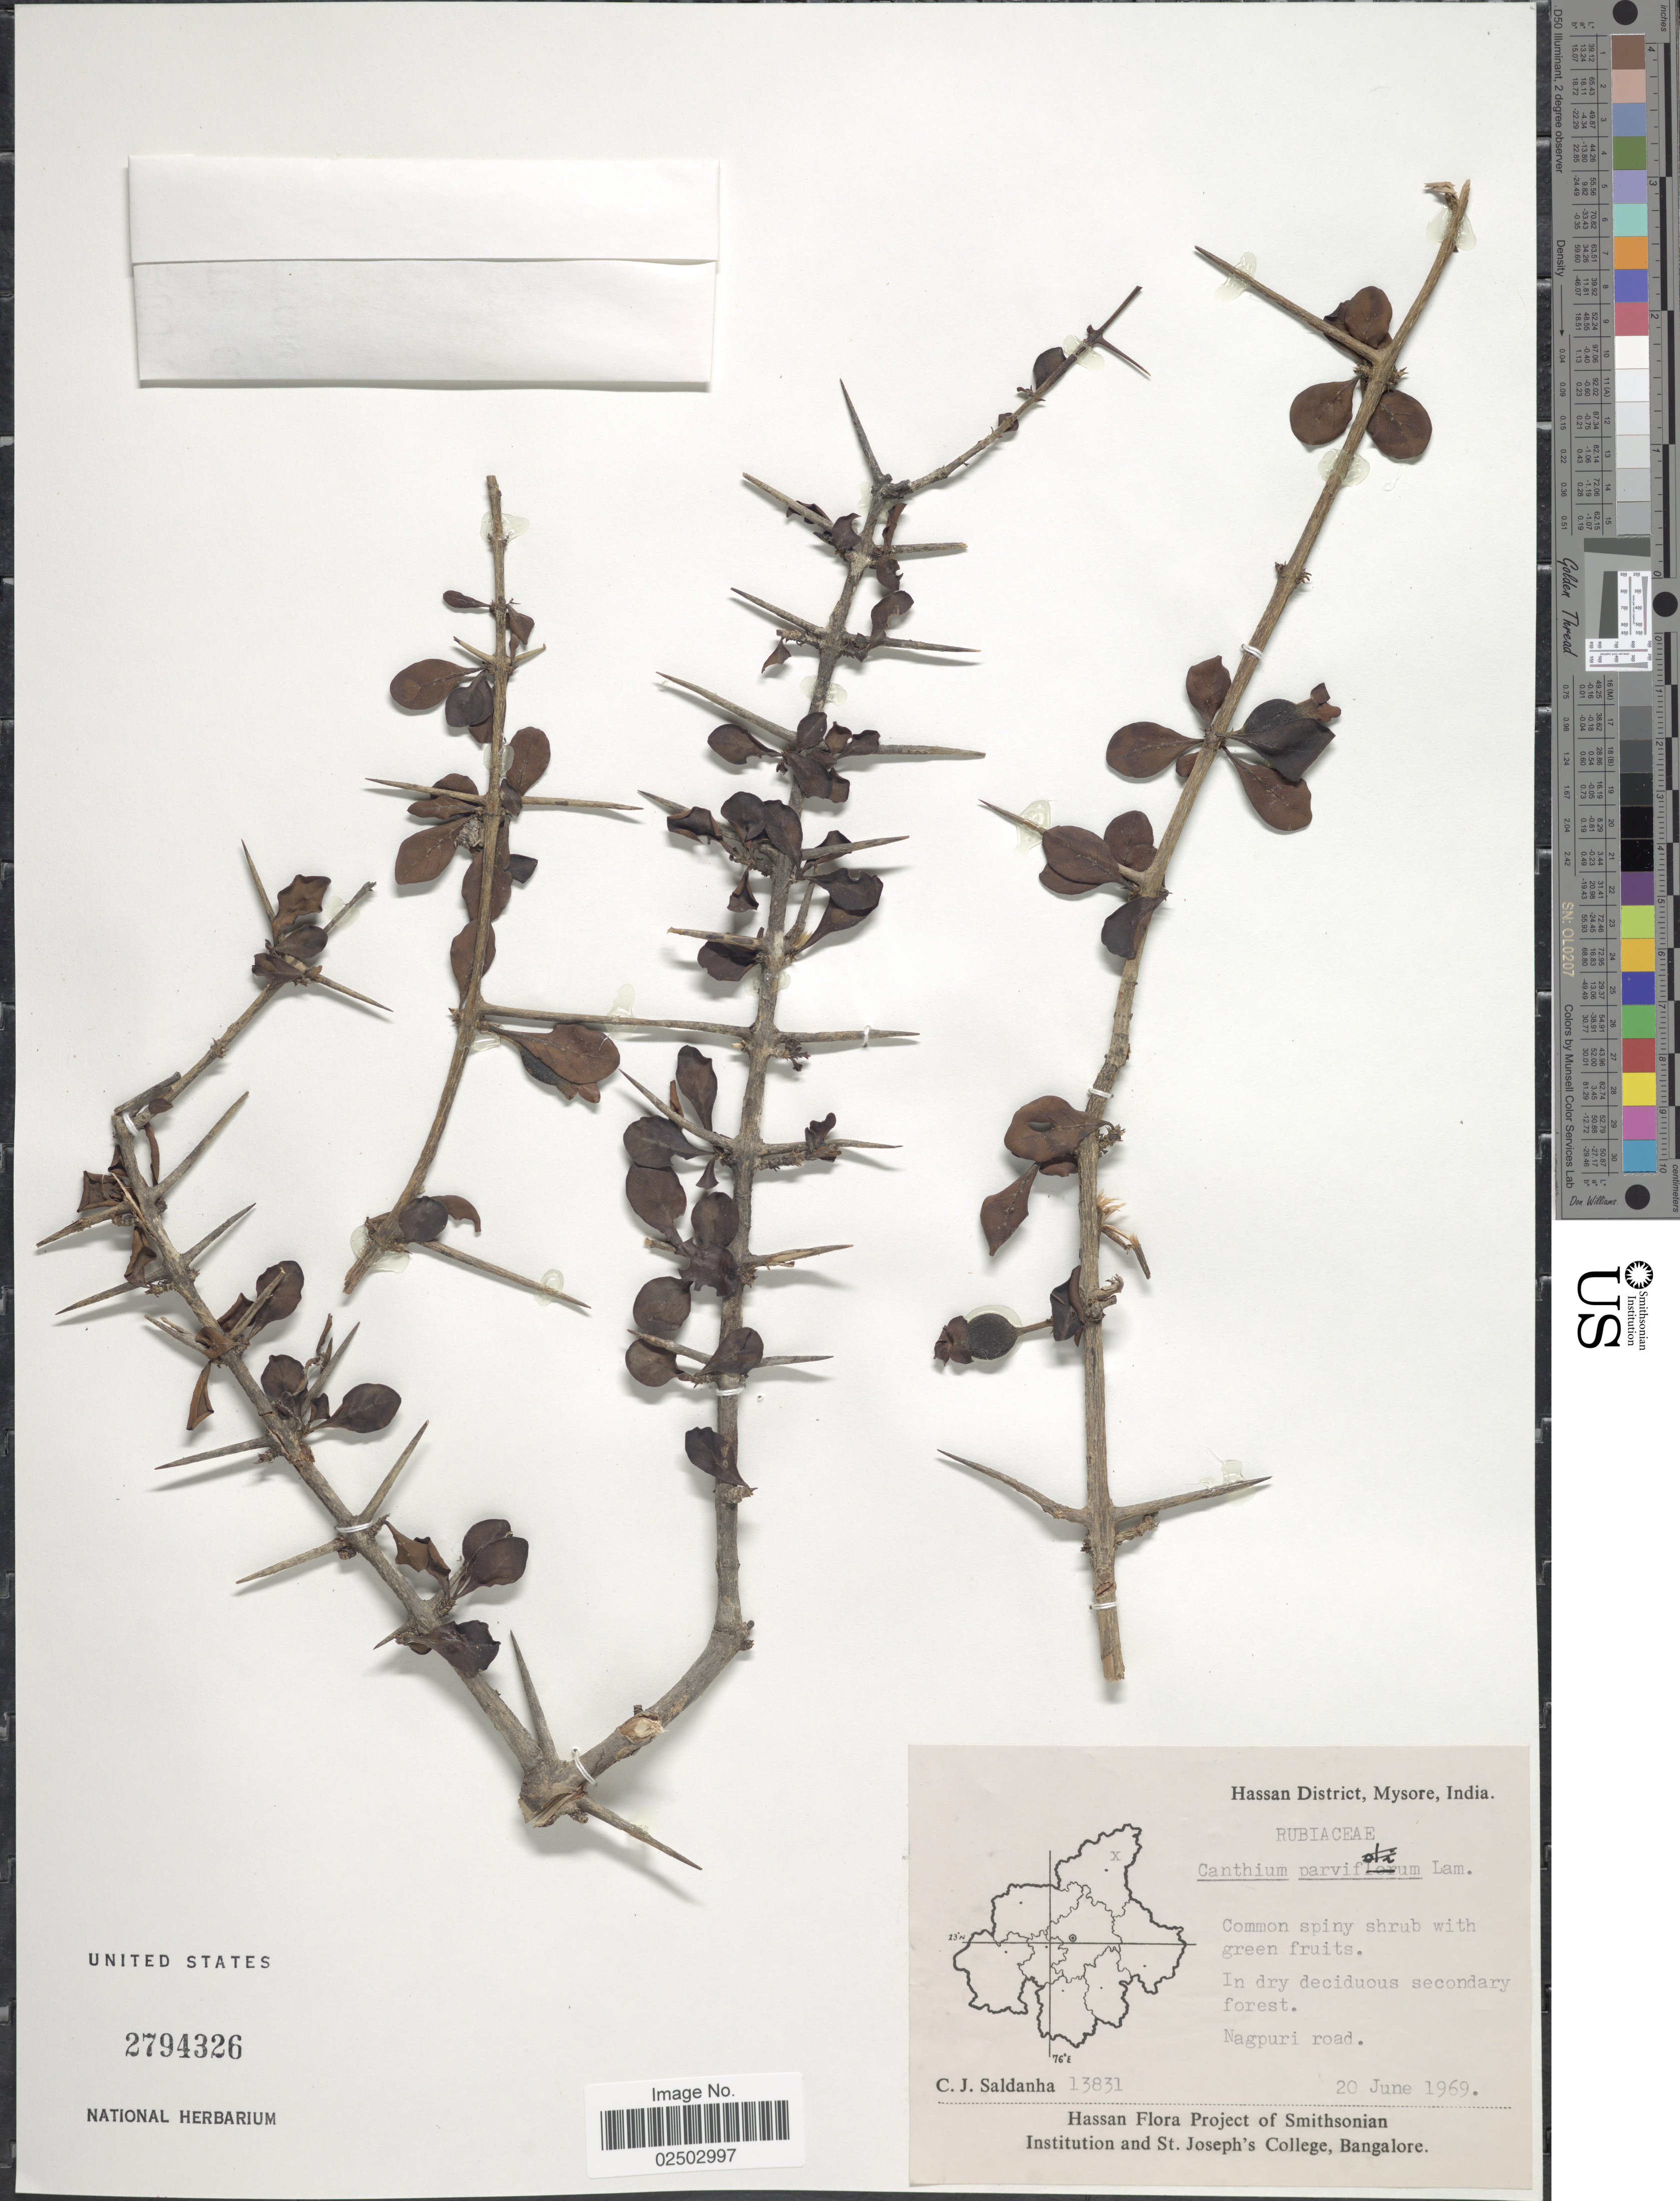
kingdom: Plantae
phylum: Tracheophyta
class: Magnoliopsida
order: Gentianales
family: Rubiaceae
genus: Canthium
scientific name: Canthium parviflorum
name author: Lam.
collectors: C. J. Saldanha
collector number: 13831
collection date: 1969-06-20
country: India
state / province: Karnataka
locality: Hassan Districrt, Mysore, Nagpuri road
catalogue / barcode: US 2794326